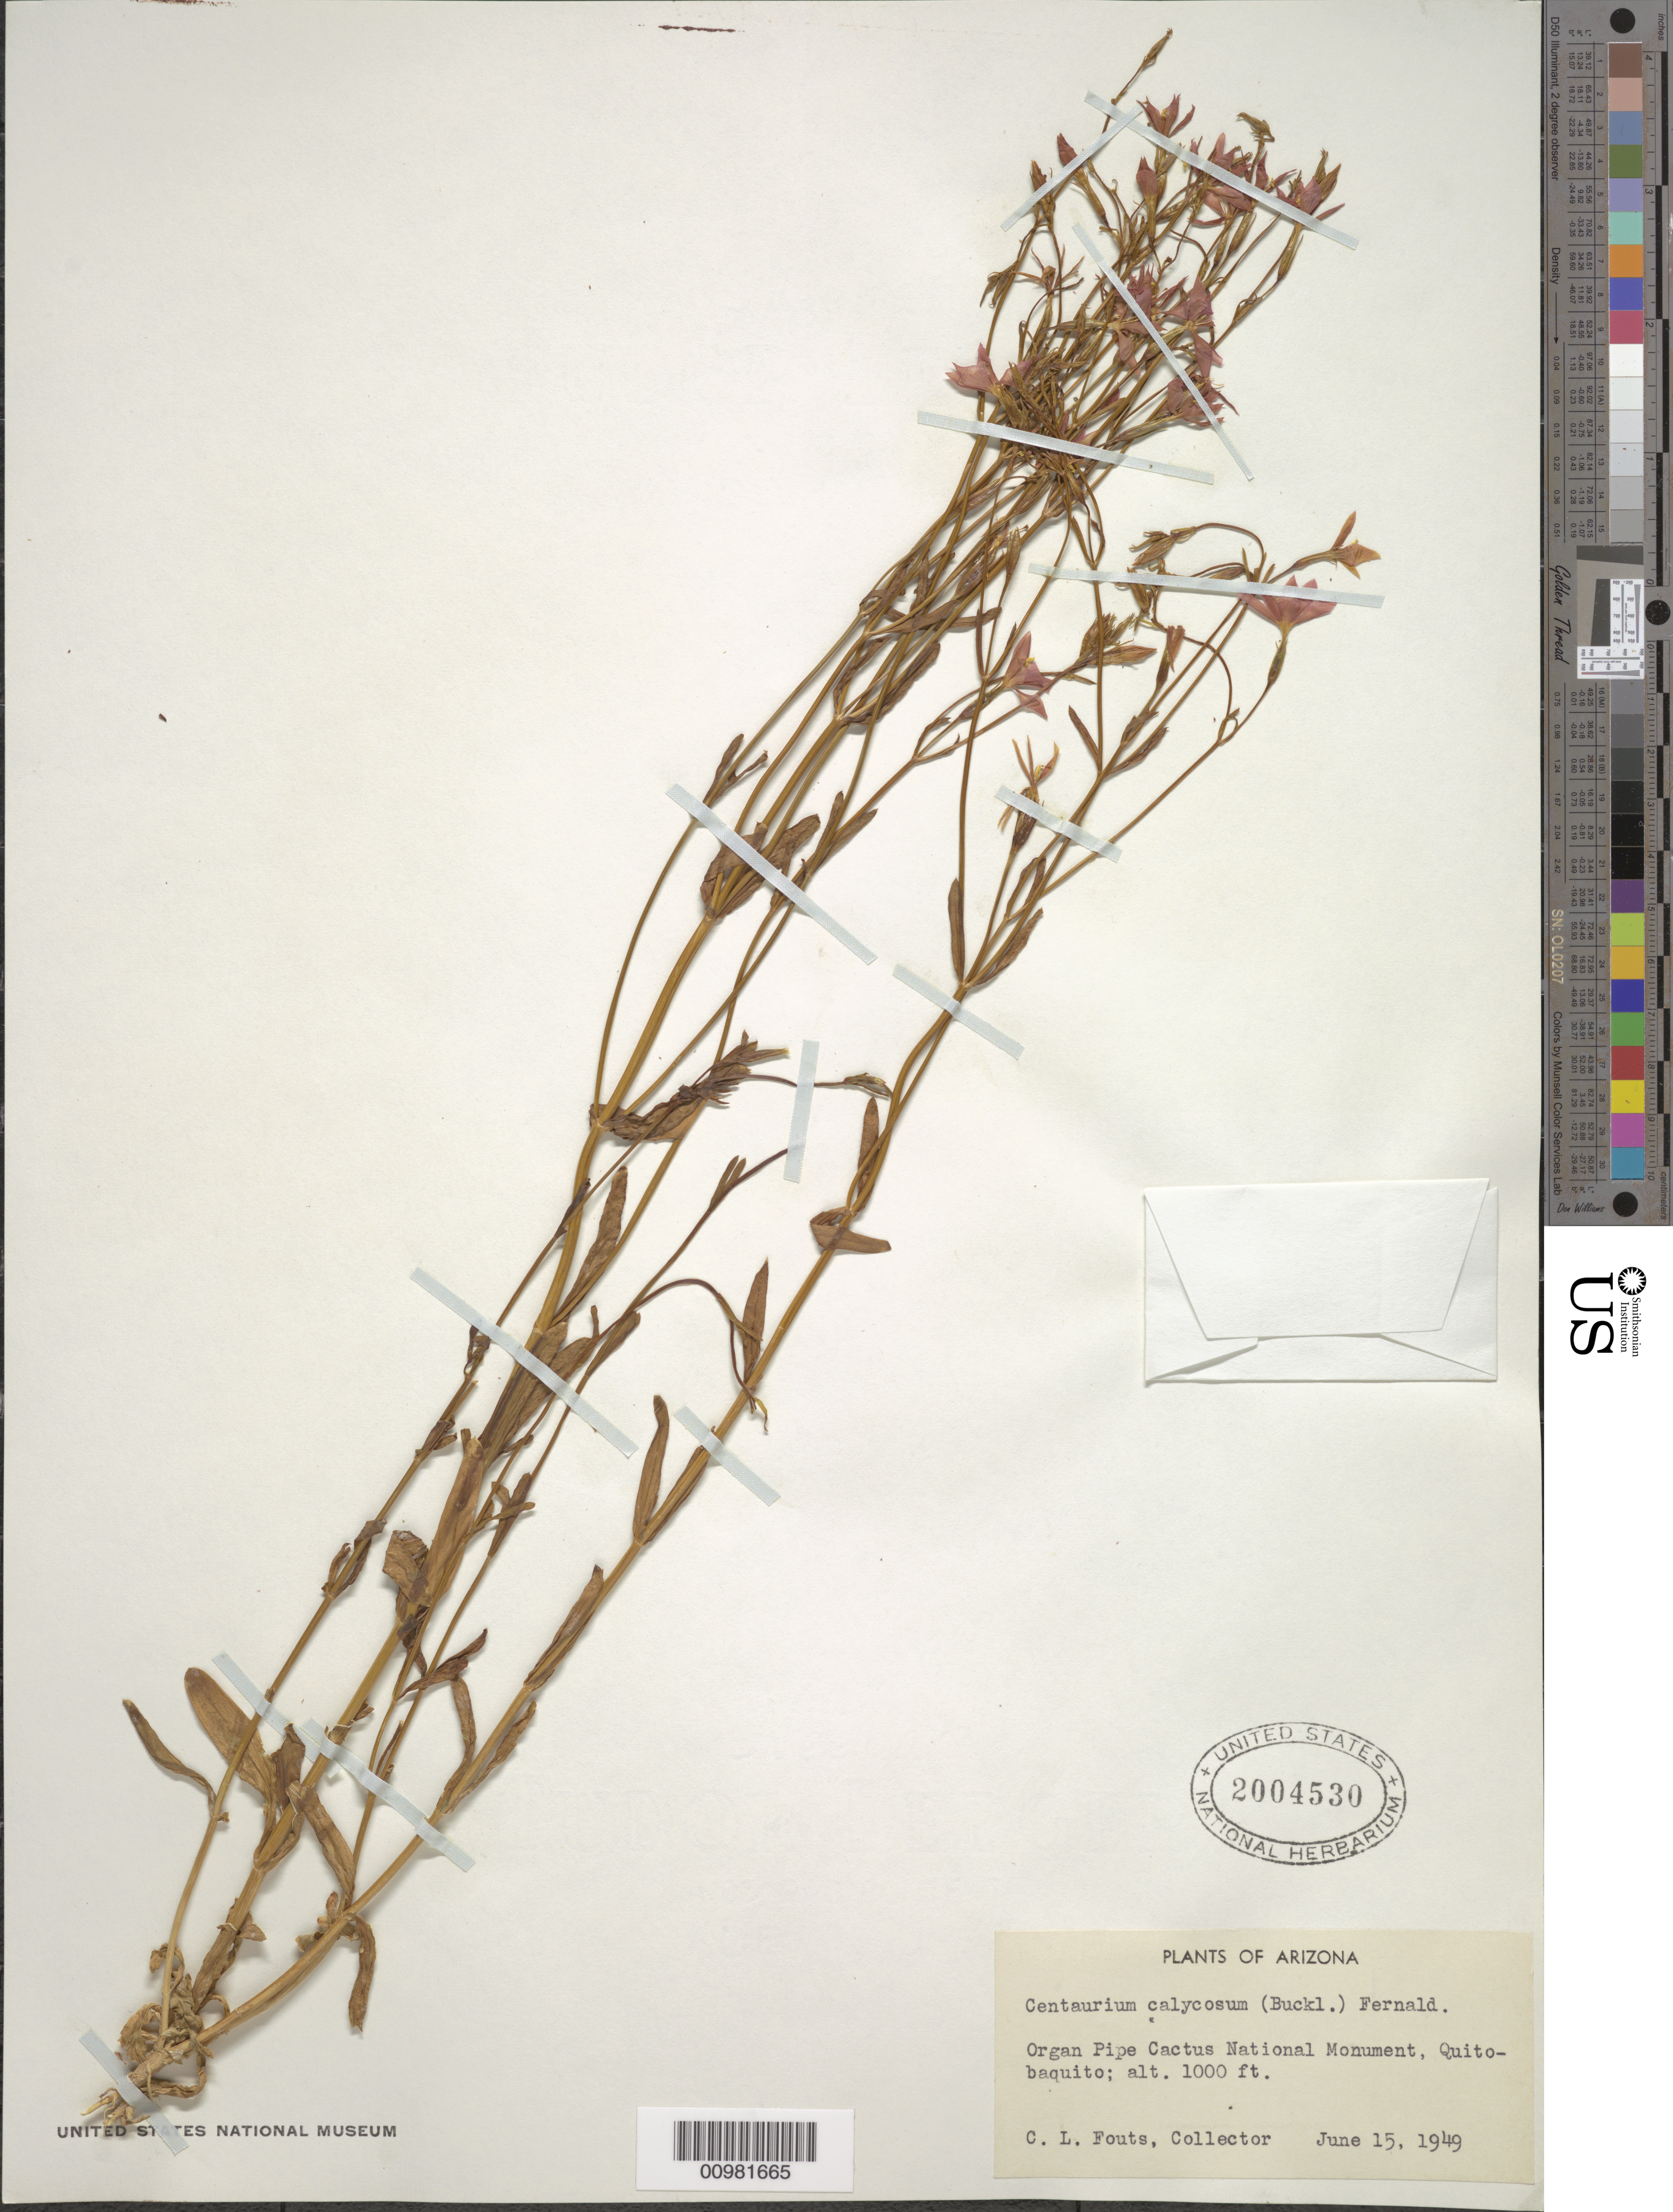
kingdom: Plantae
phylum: Tracheophyta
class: Magnoliopsida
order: Gentianales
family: Gentianaceae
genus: Centaurium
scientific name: Centaurium calycosum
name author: (Buckley) Buckley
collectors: C. Fouts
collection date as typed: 15 Jun 1949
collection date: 1949-06-15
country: United States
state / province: Arizona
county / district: Pima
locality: Organ Pipe Cactus National Monument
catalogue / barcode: US 2004530